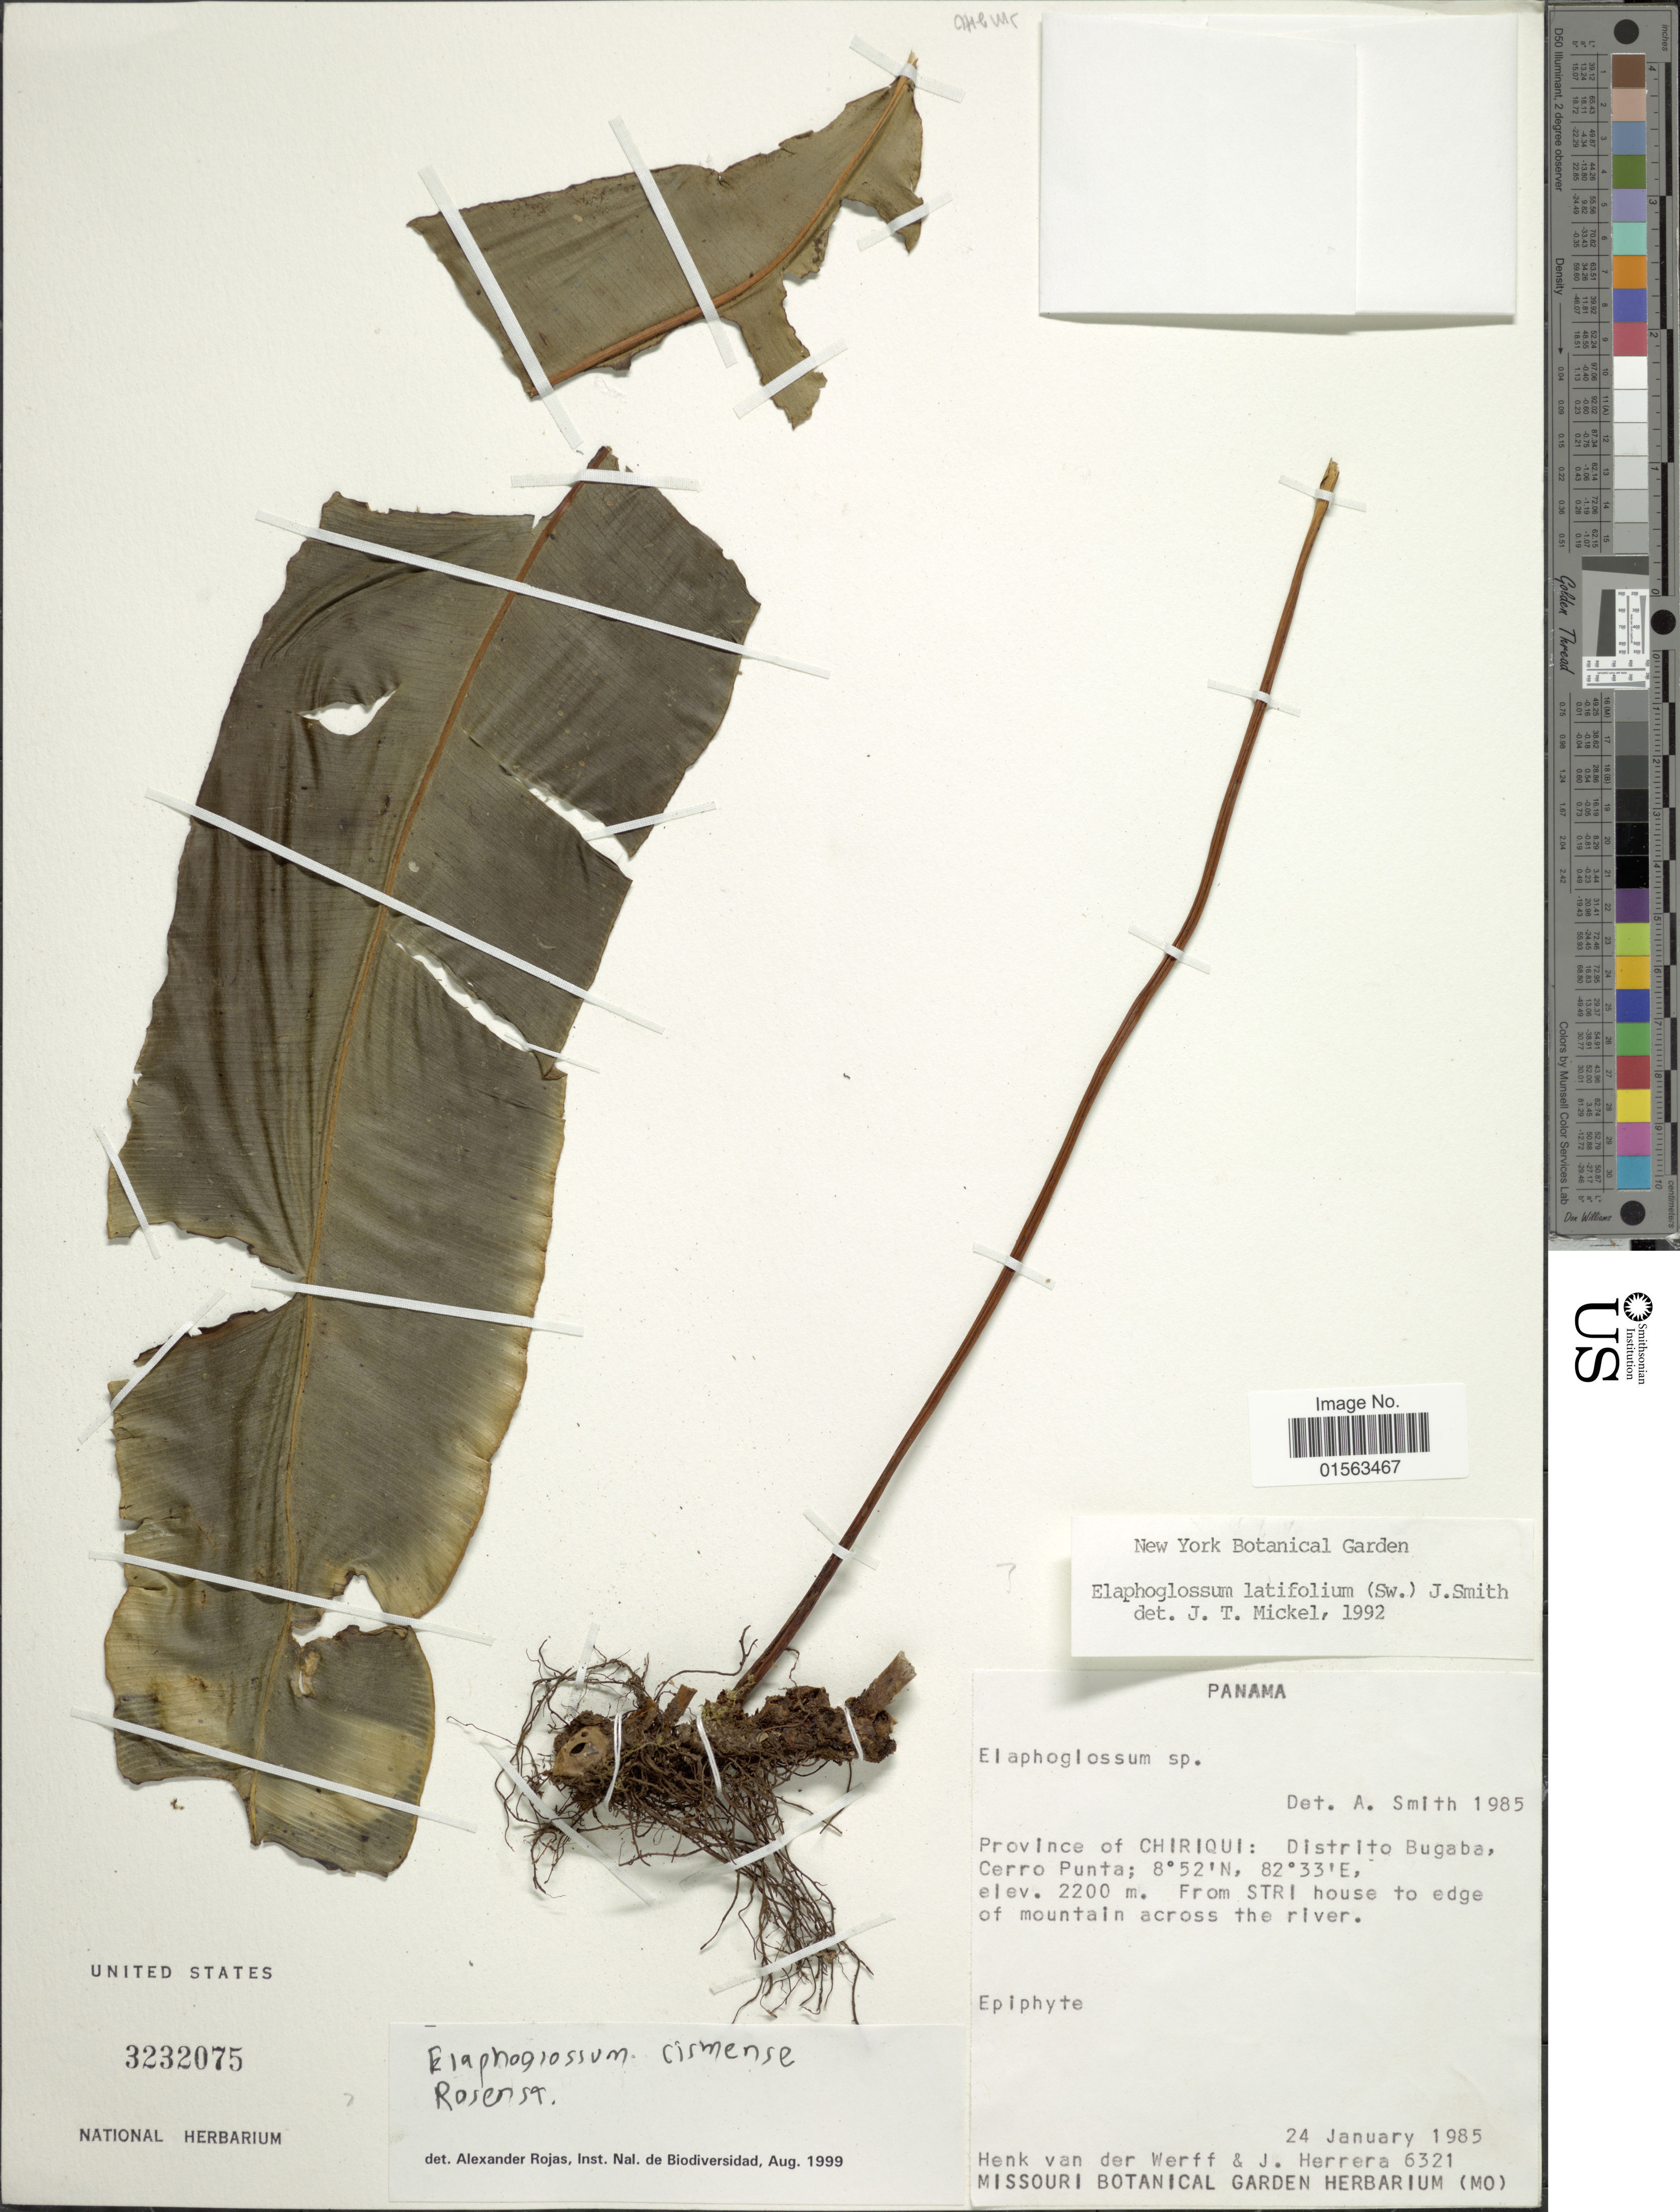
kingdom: Plantae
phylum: Tracheophyta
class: Polypodiopsida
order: Polypodiales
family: Dryopteridaceae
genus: Elaphoglossum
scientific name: Elaphoglossum cismense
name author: Rosenst.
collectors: H. van der Werff & J. Herrera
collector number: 6321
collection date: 1985-01-24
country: Panama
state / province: Chiriqui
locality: Province of Chiriqui: Distrito Bugaba, Cerro Punta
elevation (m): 2200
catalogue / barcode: US 3232075